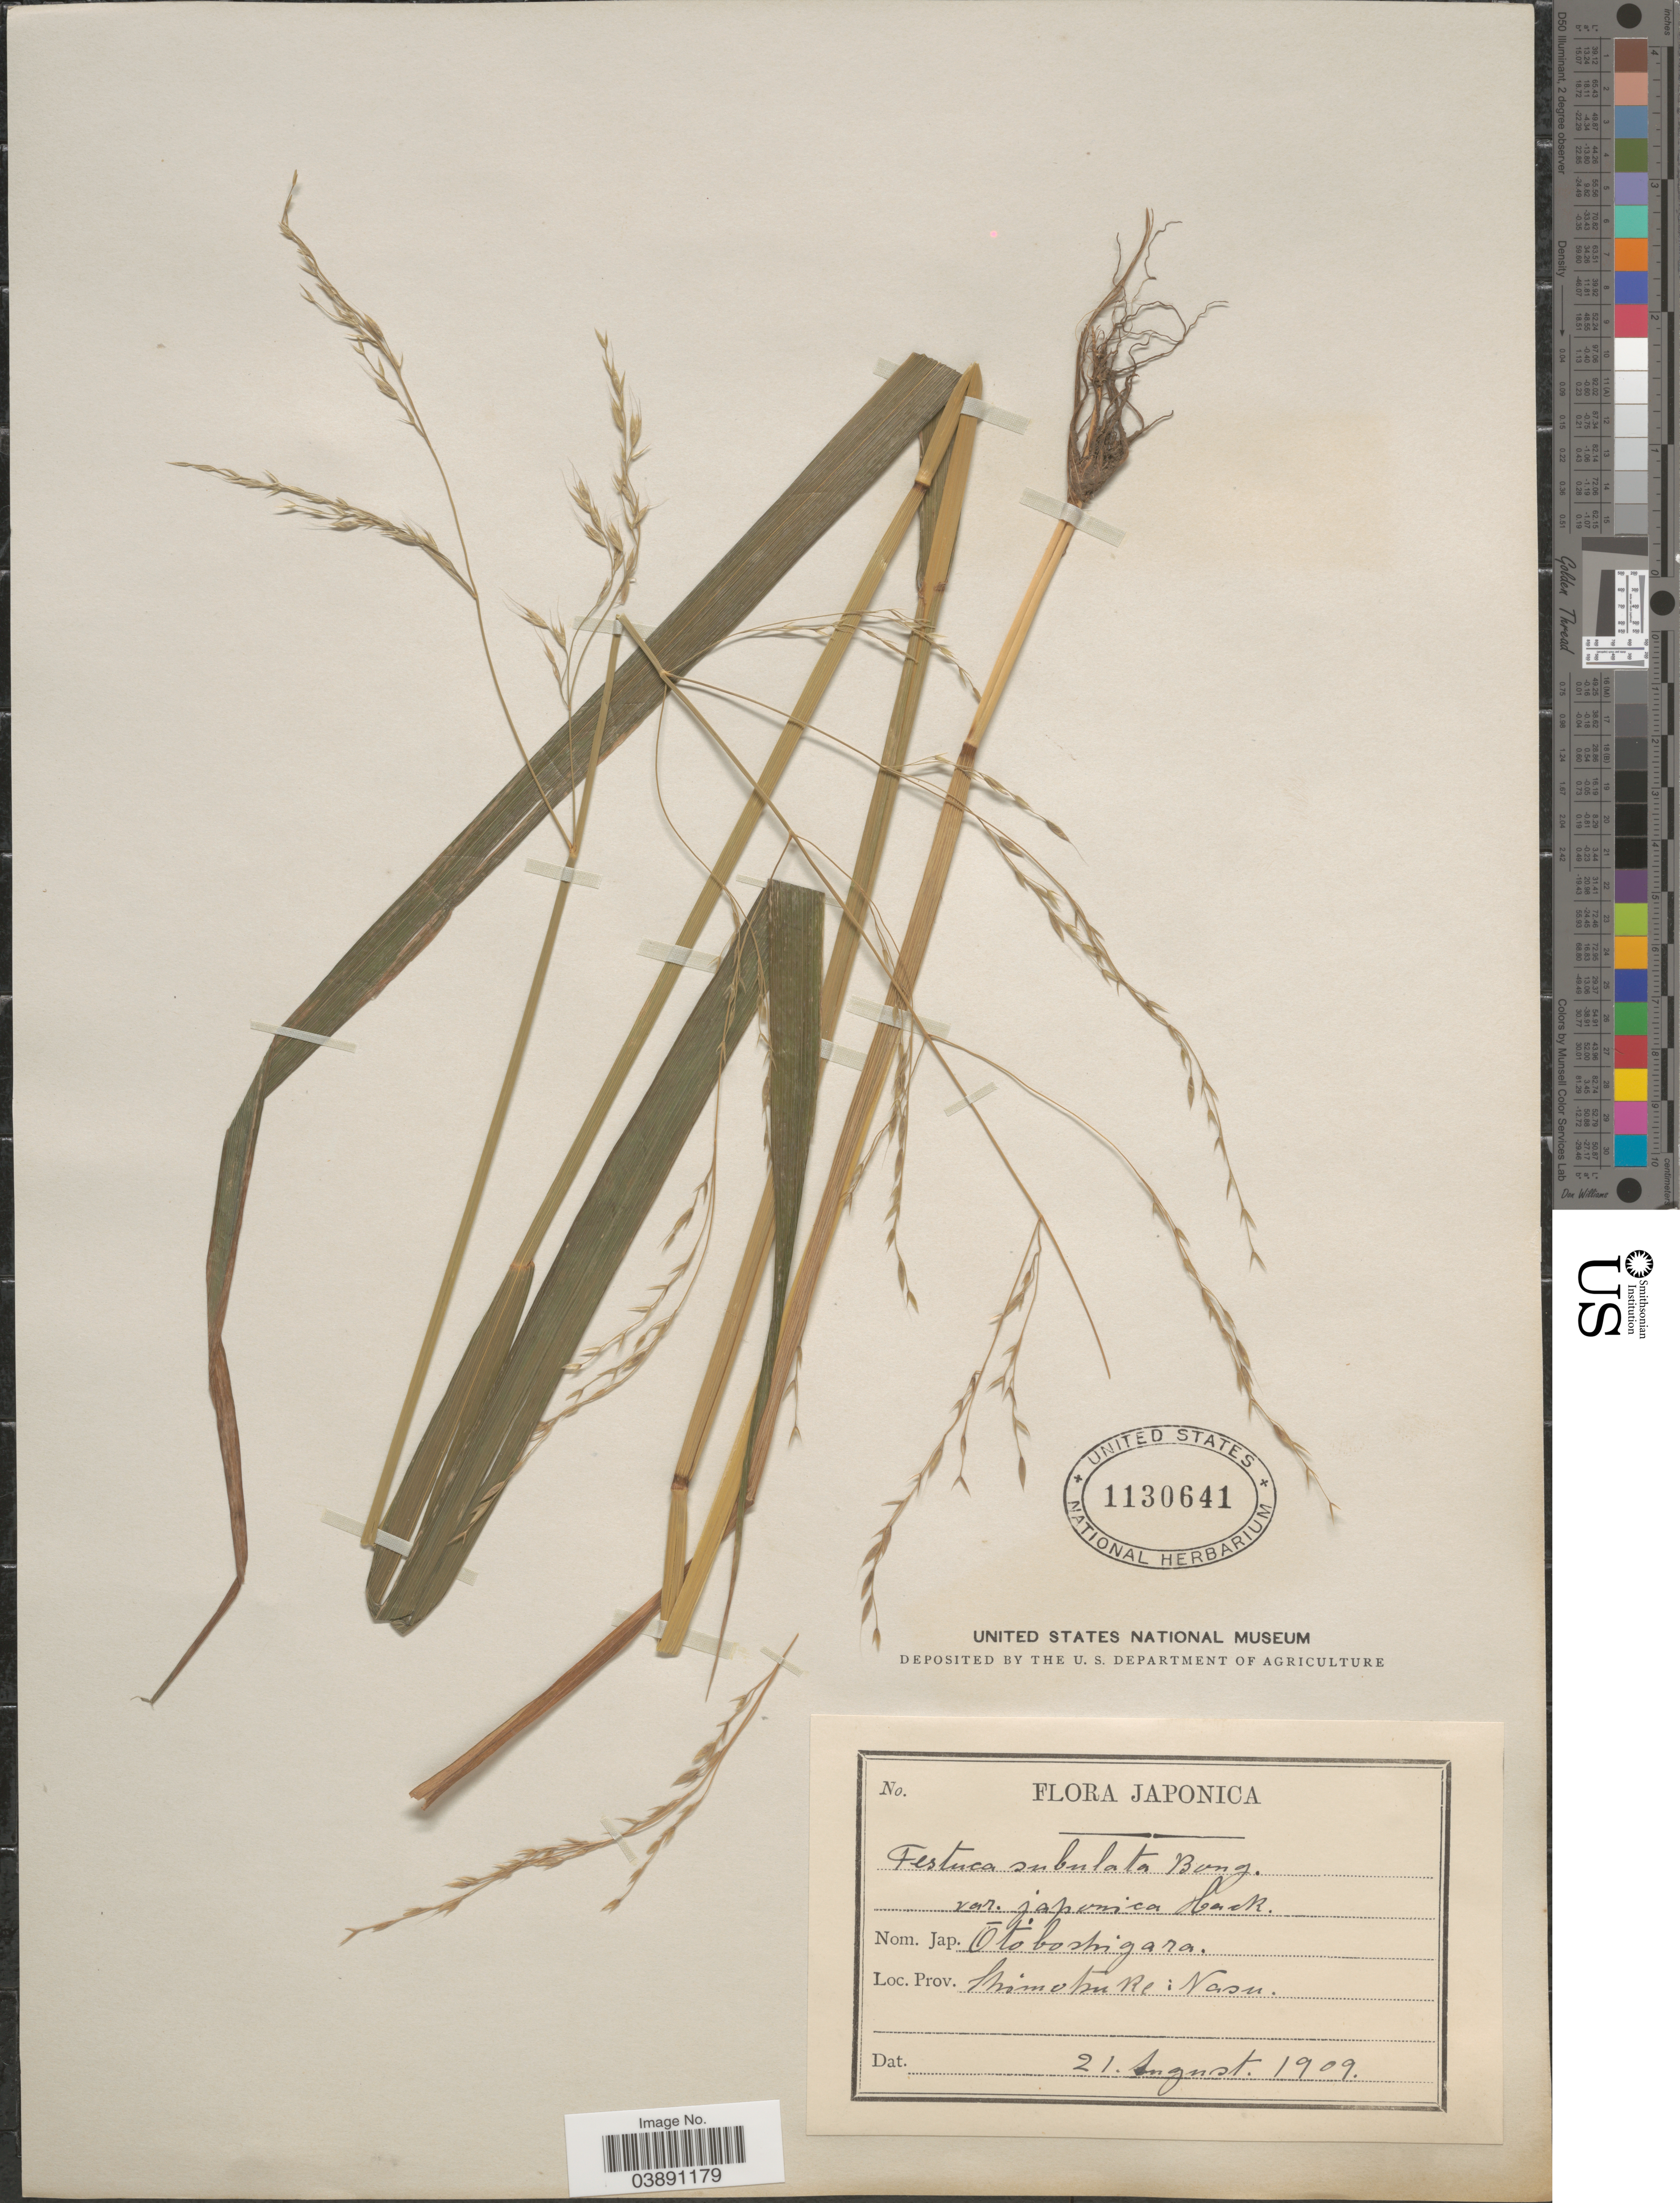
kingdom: Plantae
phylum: Tracheophyta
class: Liliopsida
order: Poales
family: Poaceae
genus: Festuca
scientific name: Festuca subulata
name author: Trin.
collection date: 1909-08-21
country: Japan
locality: Prov. Shimotsuke: Nasu.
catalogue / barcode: US 1130641